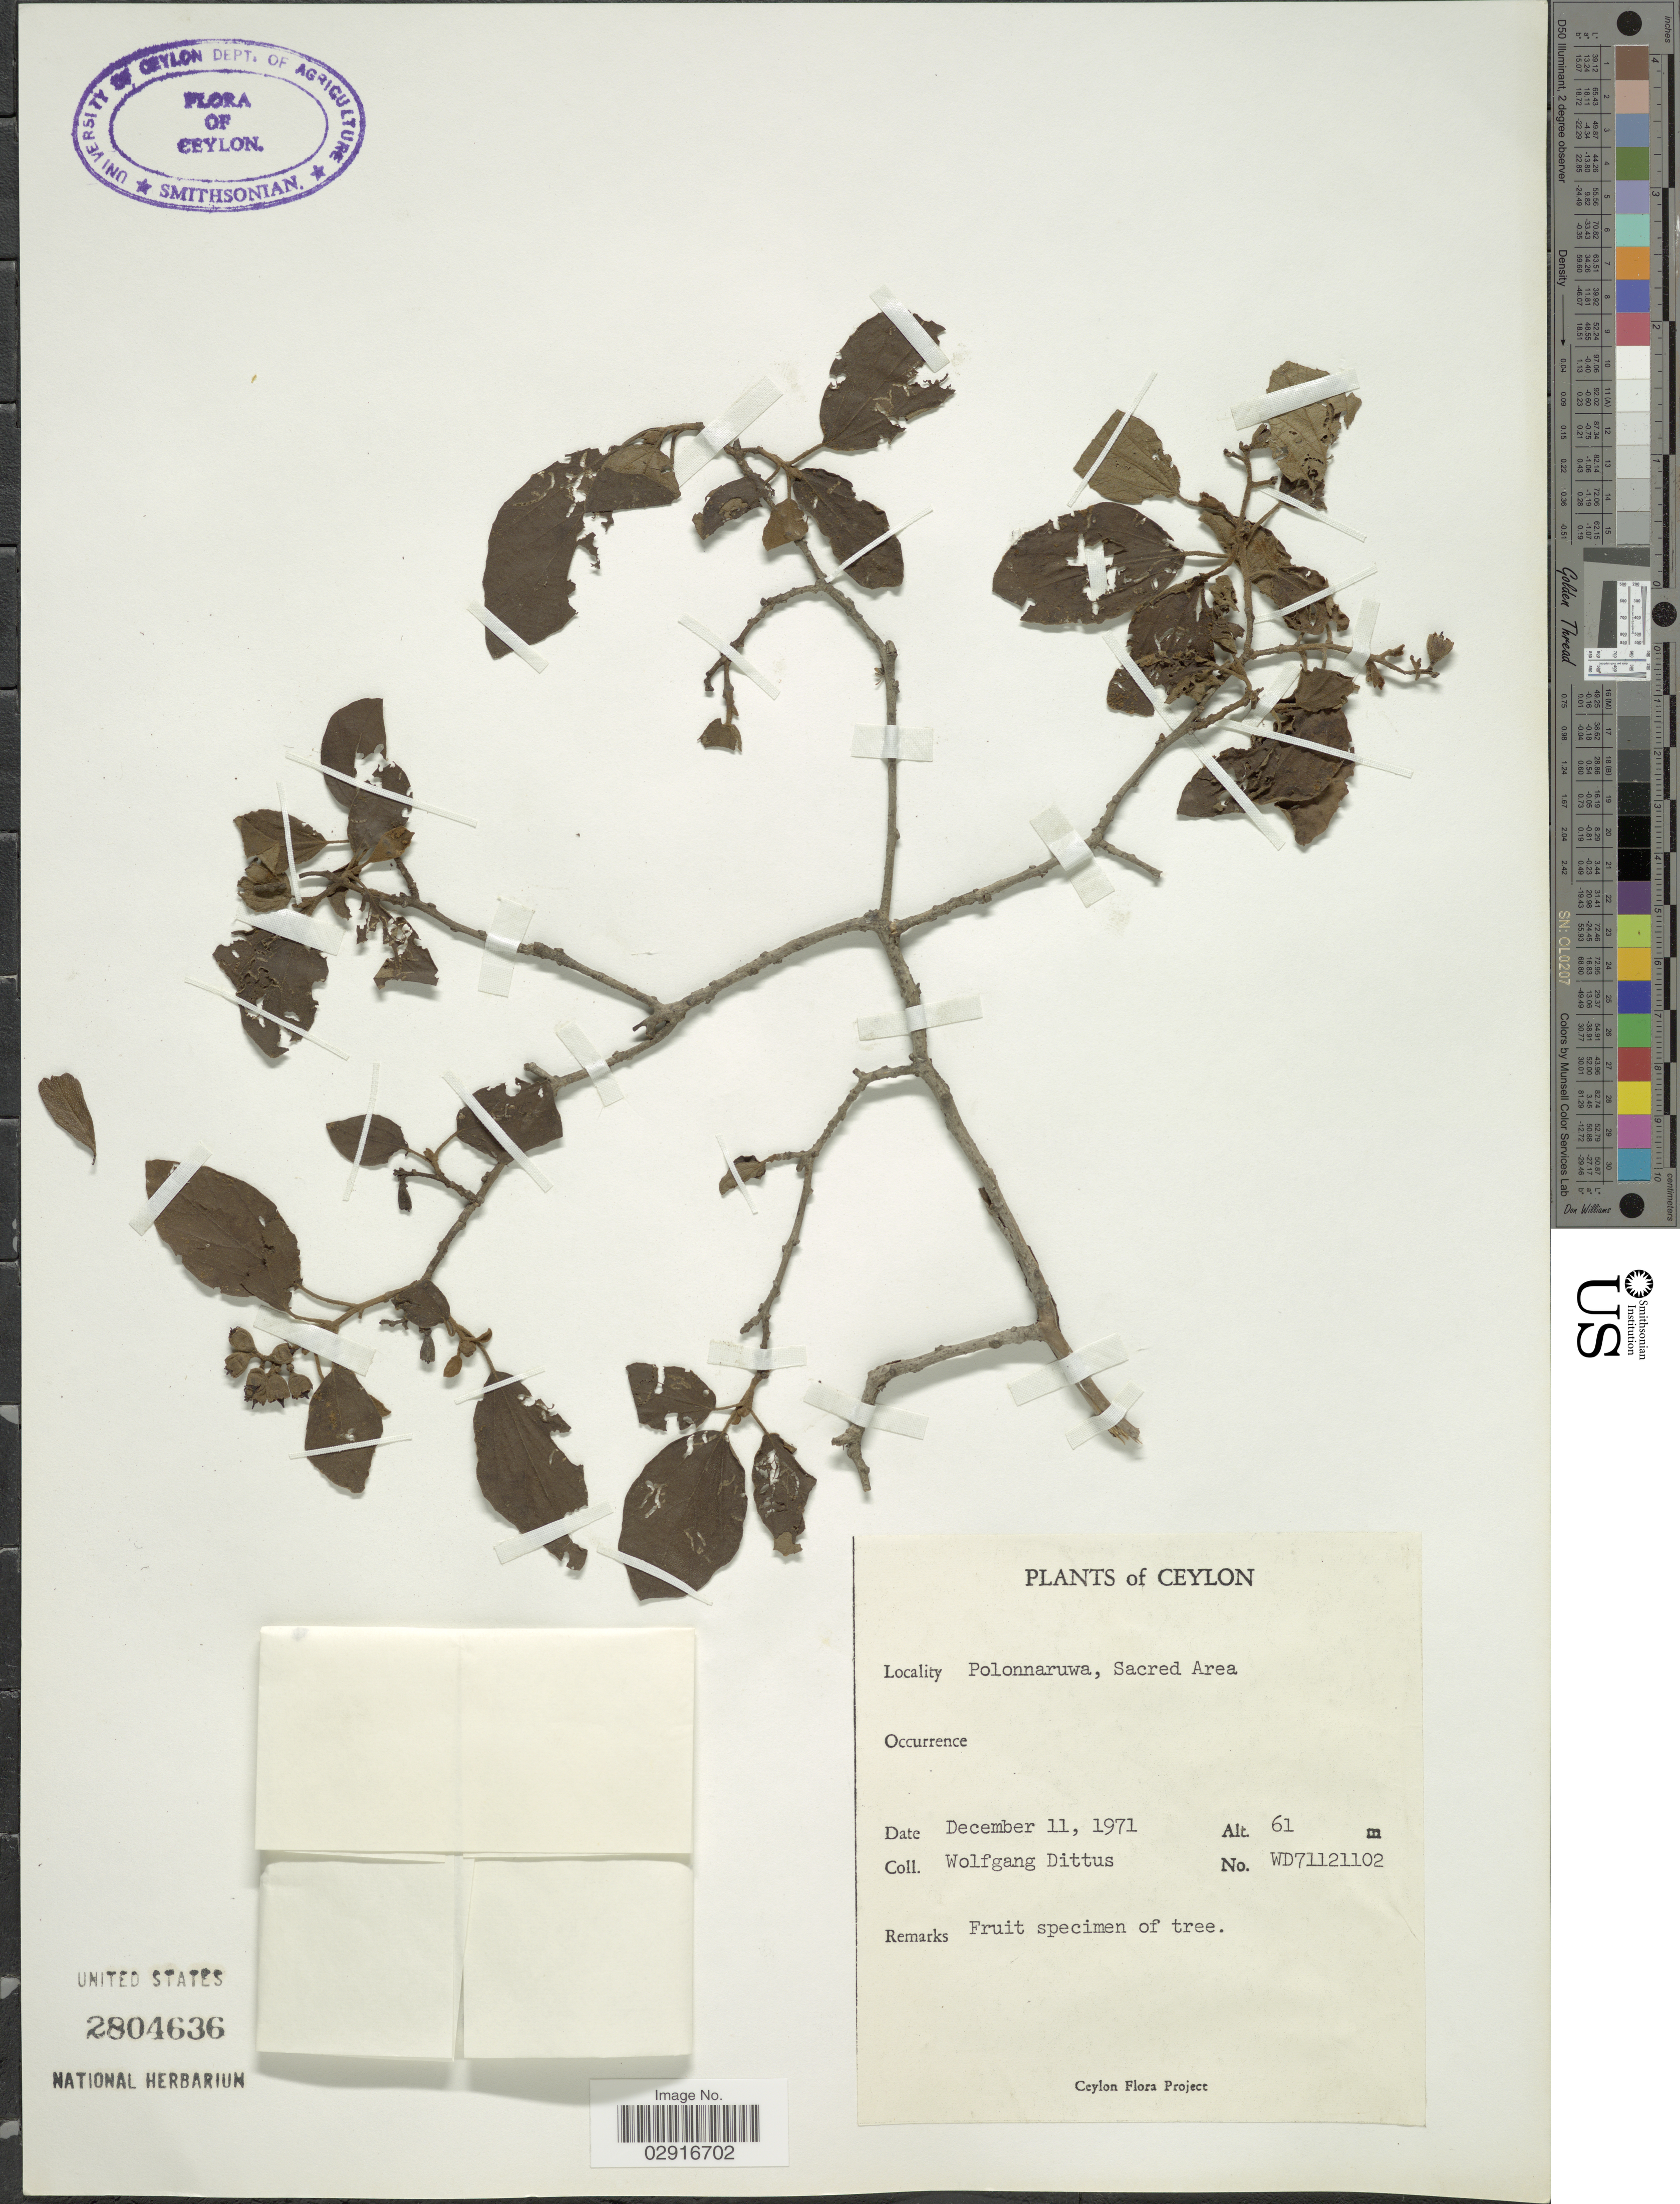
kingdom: Plantae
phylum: Tracheophyta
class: Magnoliopsida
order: Boraginales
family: Boraginaceae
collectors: W. Dittus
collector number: WD71121102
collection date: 1971-12-11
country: Sri Lanka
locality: Ceylon. Polonnaruwa, Sacred Area.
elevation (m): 61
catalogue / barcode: US 2804636